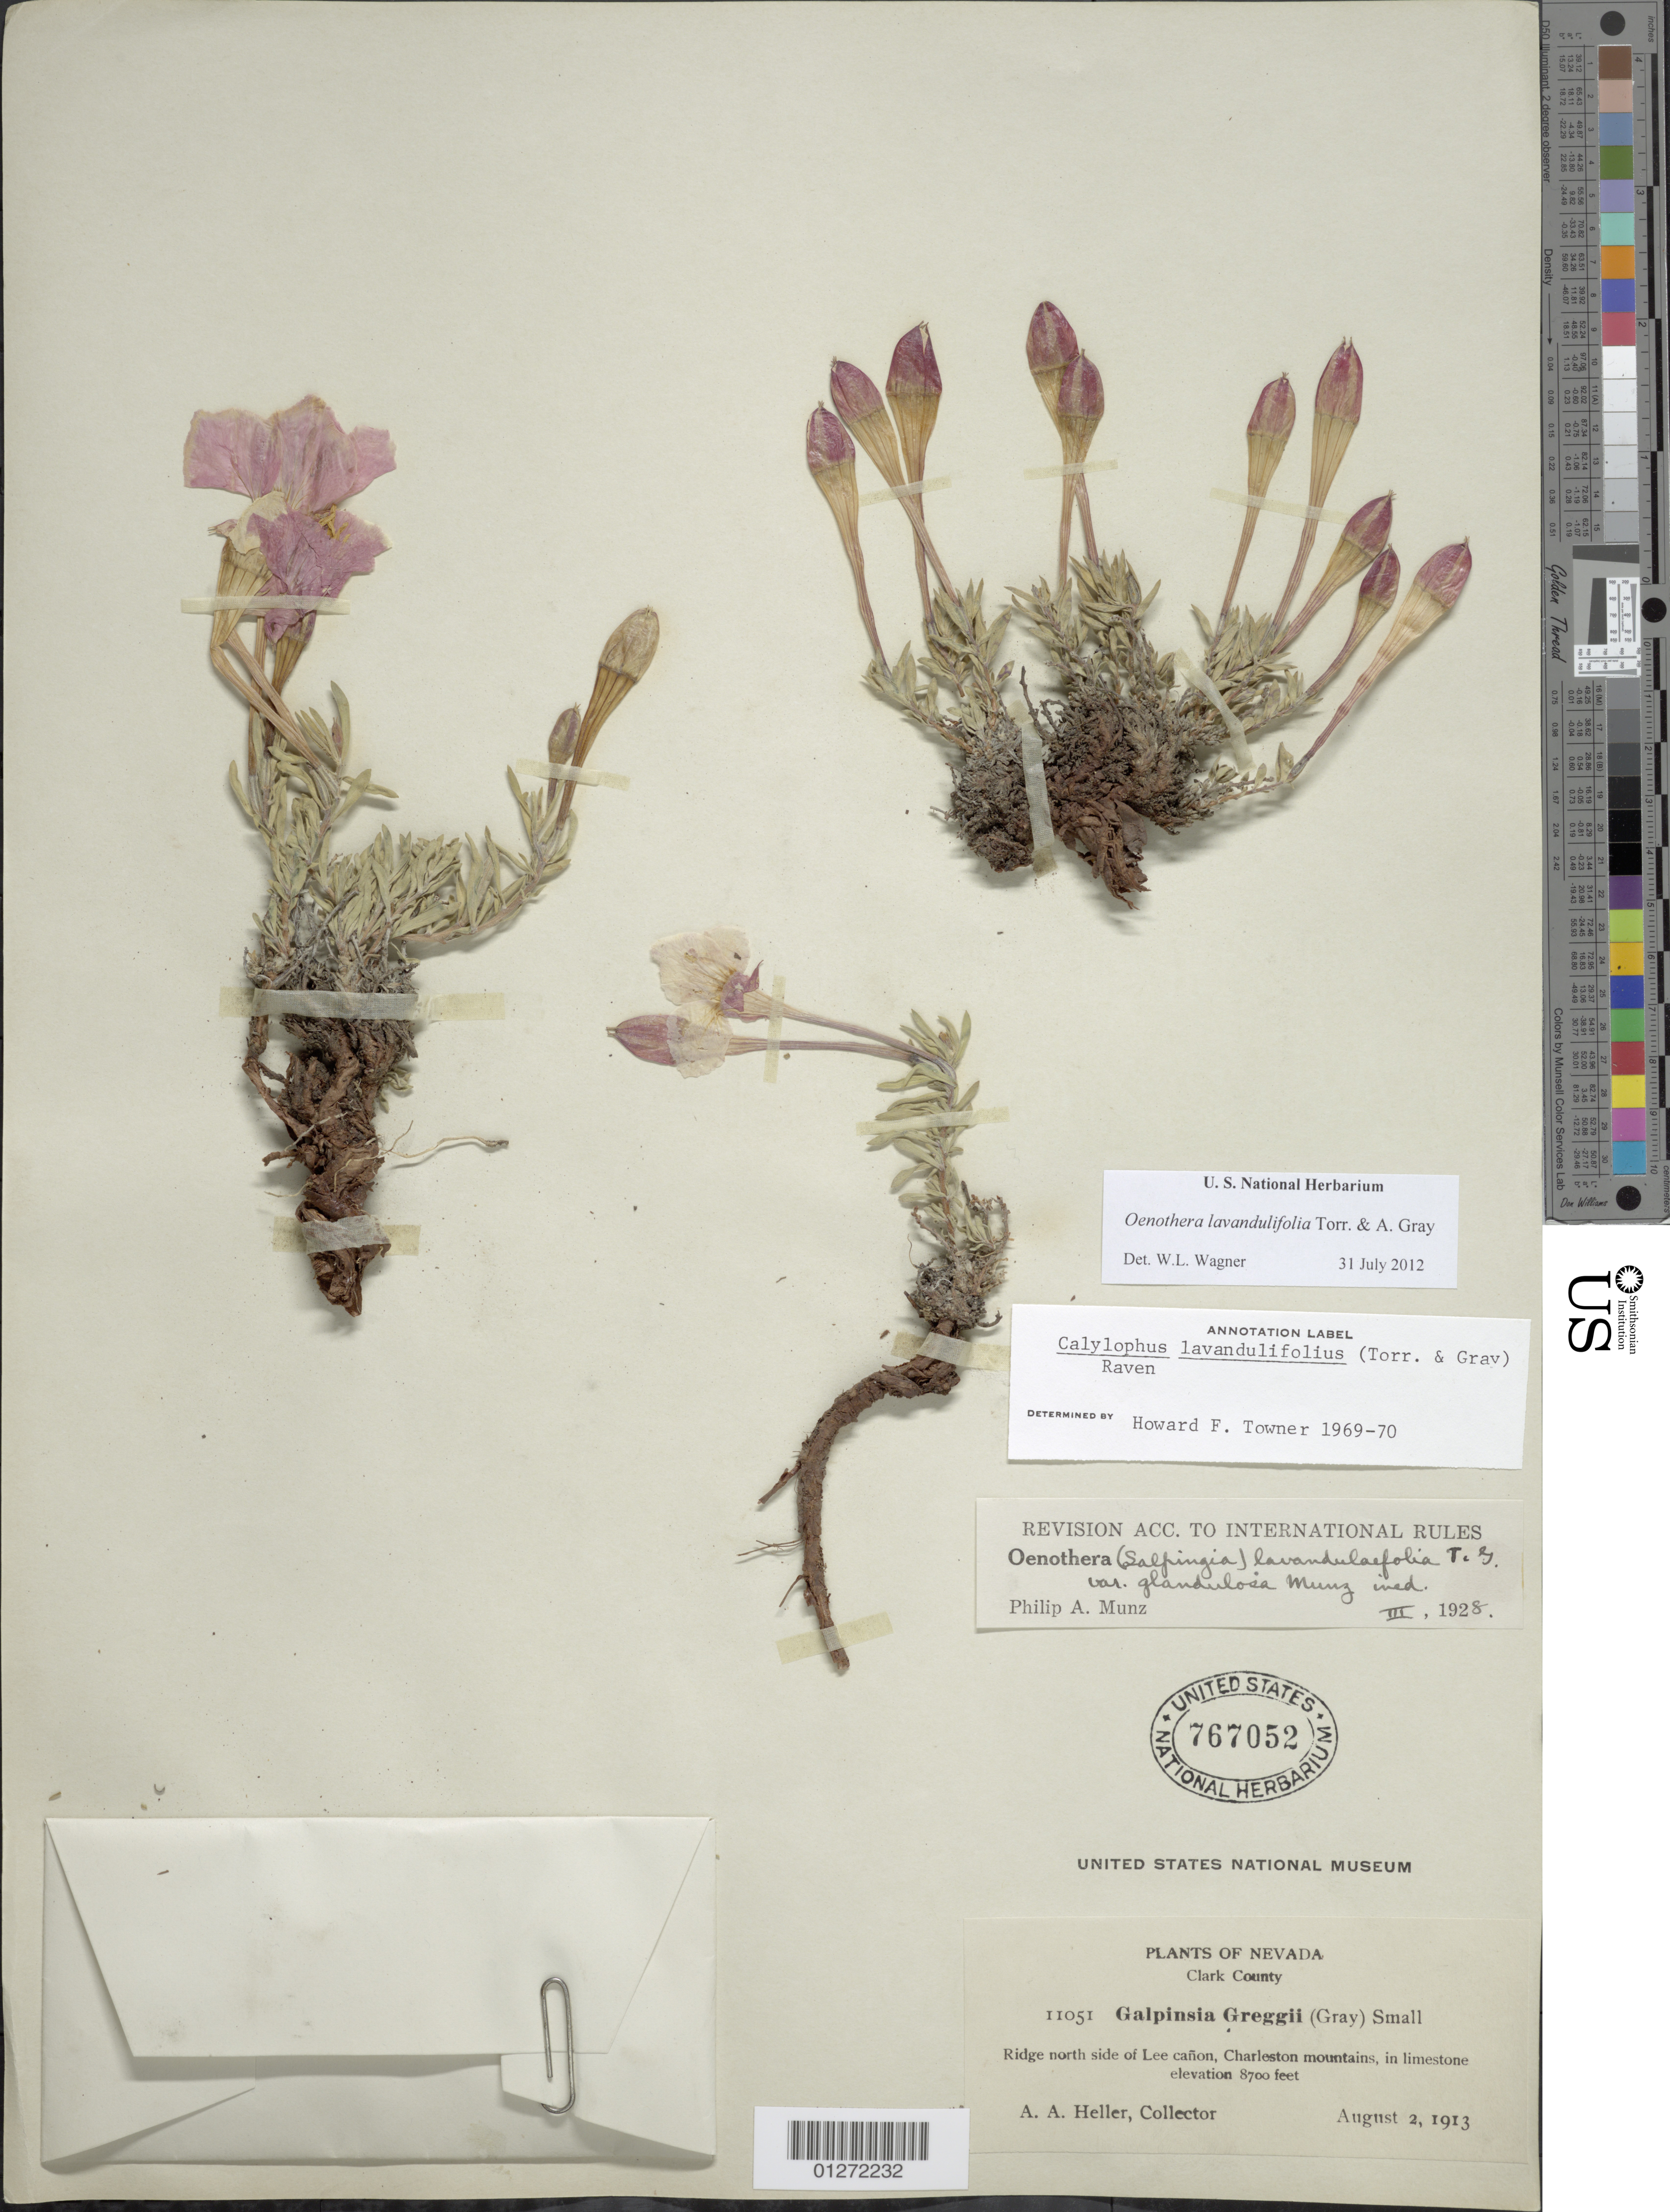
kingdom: Plantae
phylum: Tracheophyta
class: Magnoliopsida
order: Myrtales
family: Onagraceae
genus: Oenothera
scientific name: Oenothera lavandulifolia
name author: Torr. & A. Gray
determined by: Wagner, W. L., (BOT), Smithsonian Institution - National Museum of Natural History (UNITED STATES)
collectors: A. A. Heller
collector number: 11051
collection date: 1913-08-02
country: United States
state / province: Nevada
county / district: Clark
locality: Charleston Mts., Ridge N side of Lee Canyon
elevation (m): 2652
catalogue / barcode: US 767052